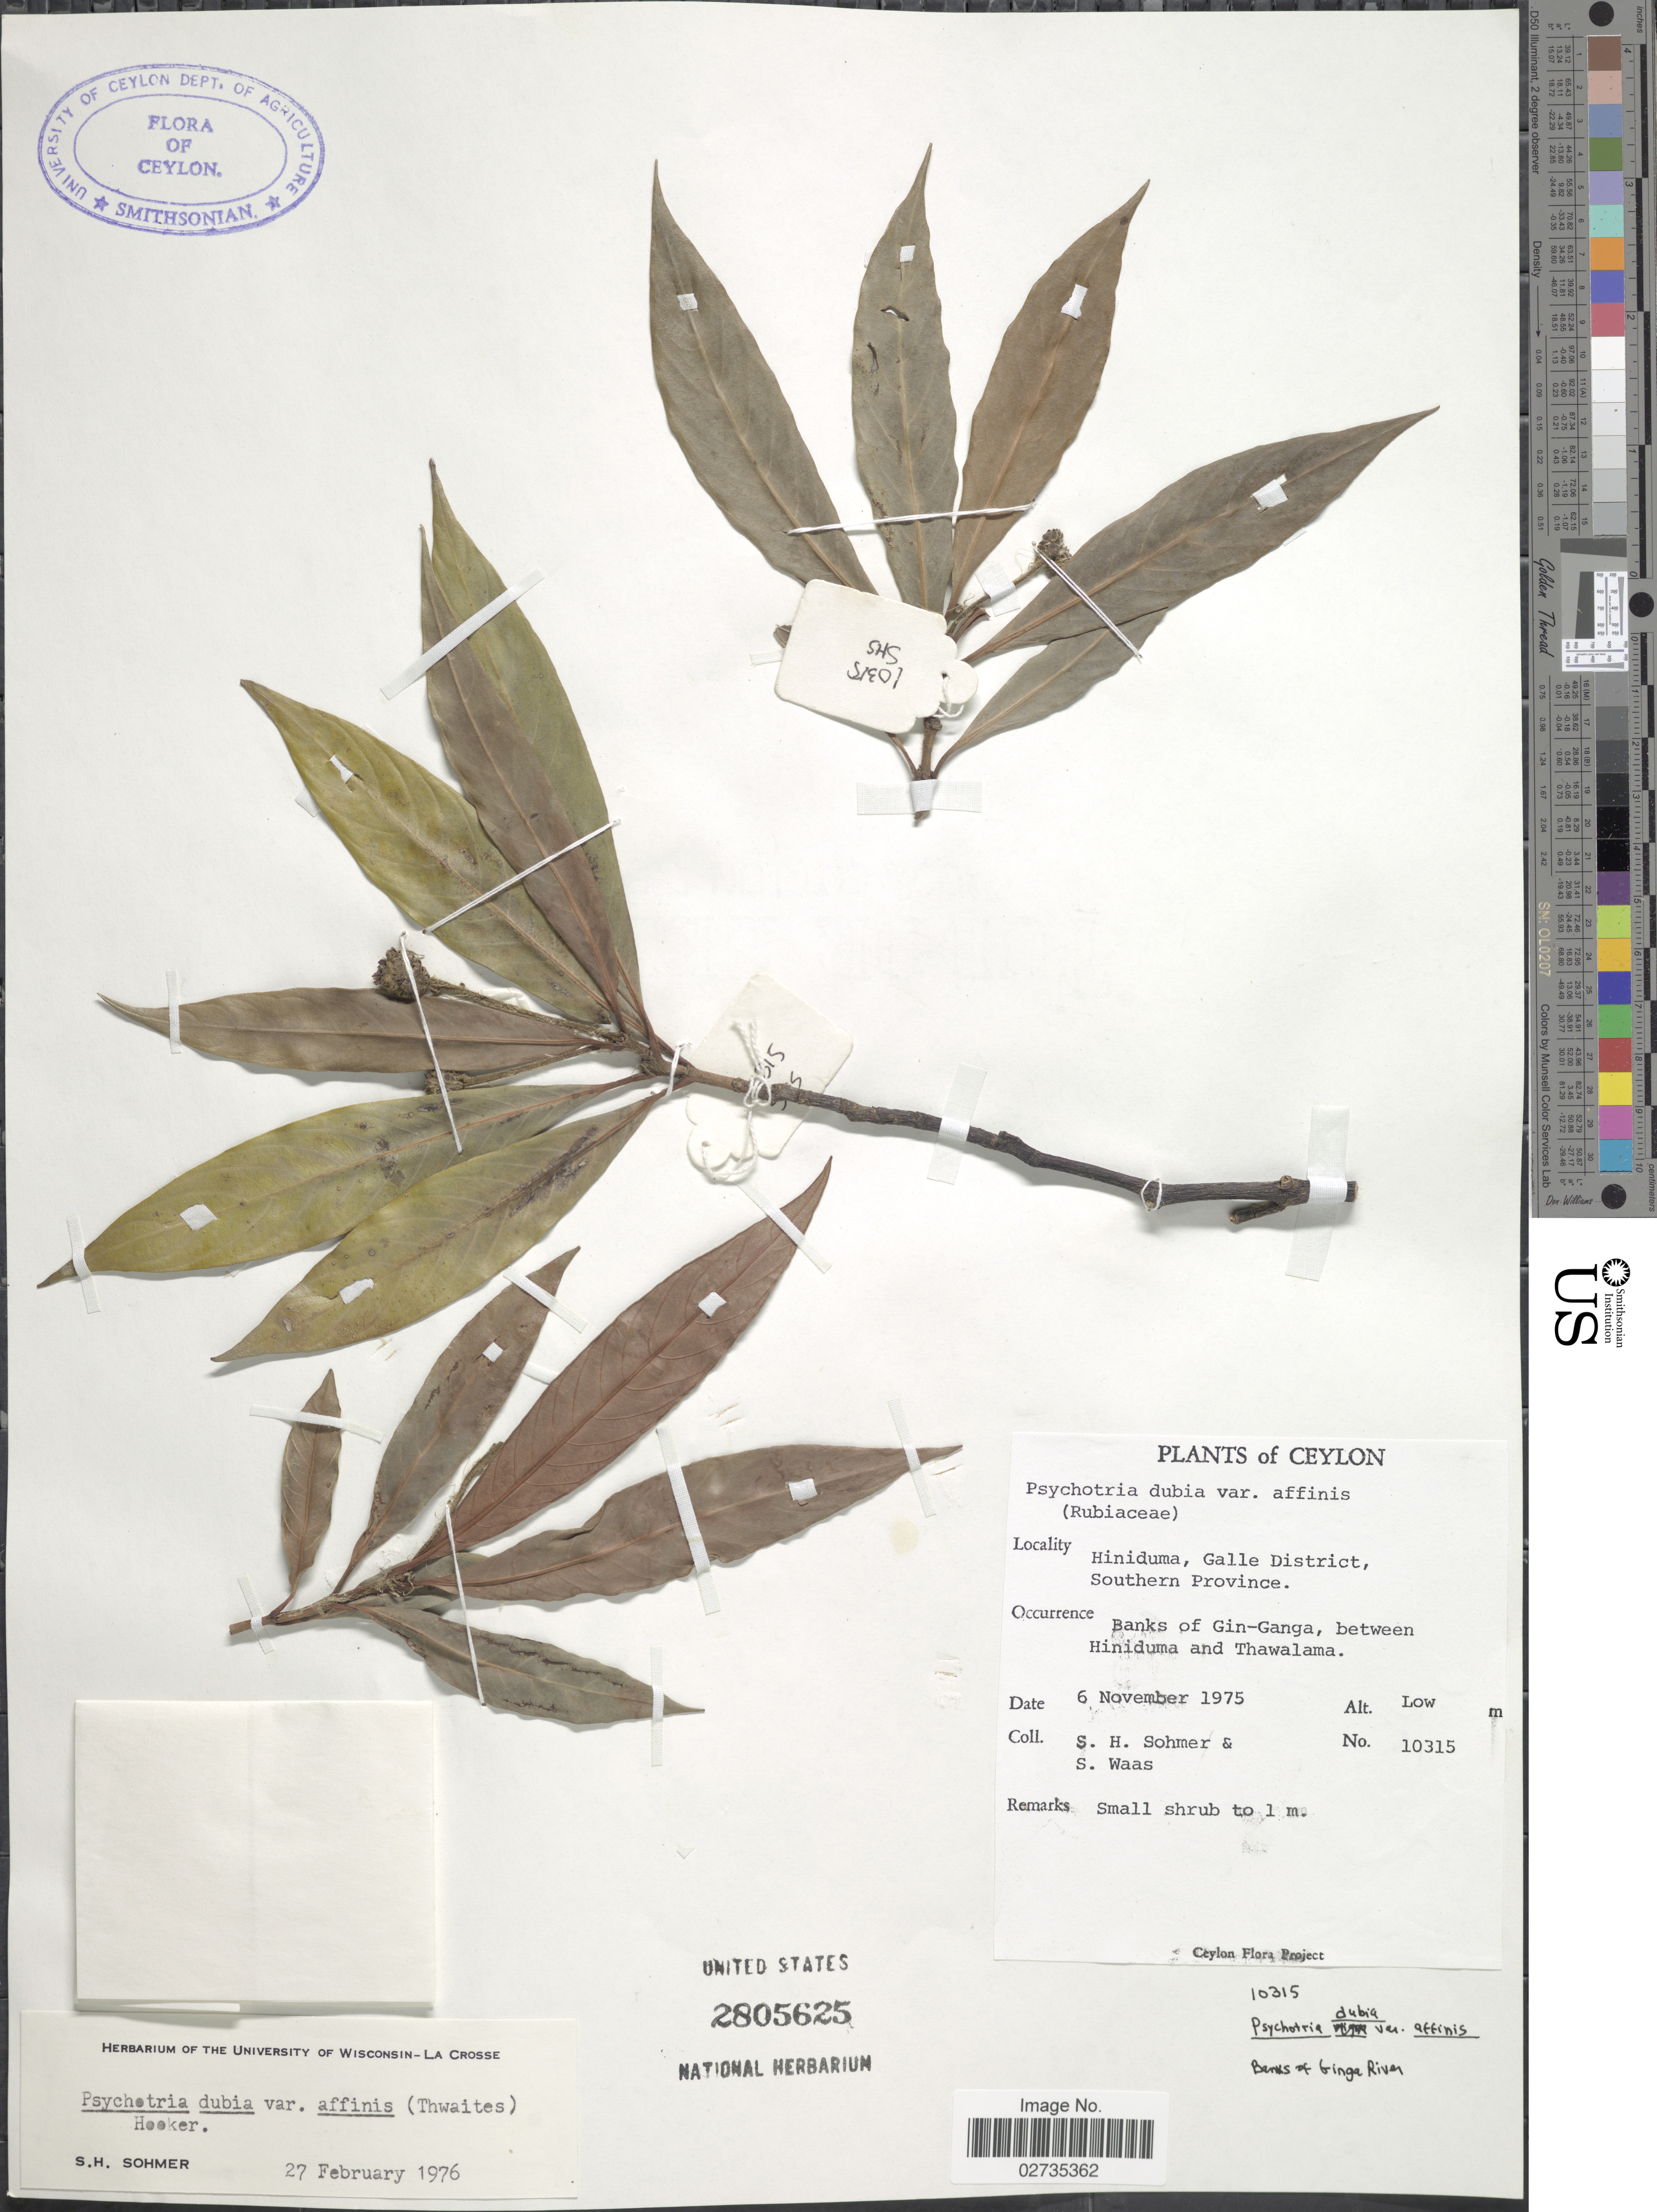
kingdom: Plantae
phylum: Tracheophyta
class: Magnoliopsida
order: Gentianales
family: Rubiaceae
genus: Psychotria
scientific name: Psychotria dubia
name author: (Wight) Alston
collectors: S. H. Sohmer & S. Waas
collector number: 10315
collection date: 1975-11-06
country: Sri Lanka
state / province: Southern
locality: Ceylon, Hiniduma, Galle District, Southern Province, Banks of Gin-Ganga, between Hiniduma and Thawalama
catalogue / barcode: US 2805625